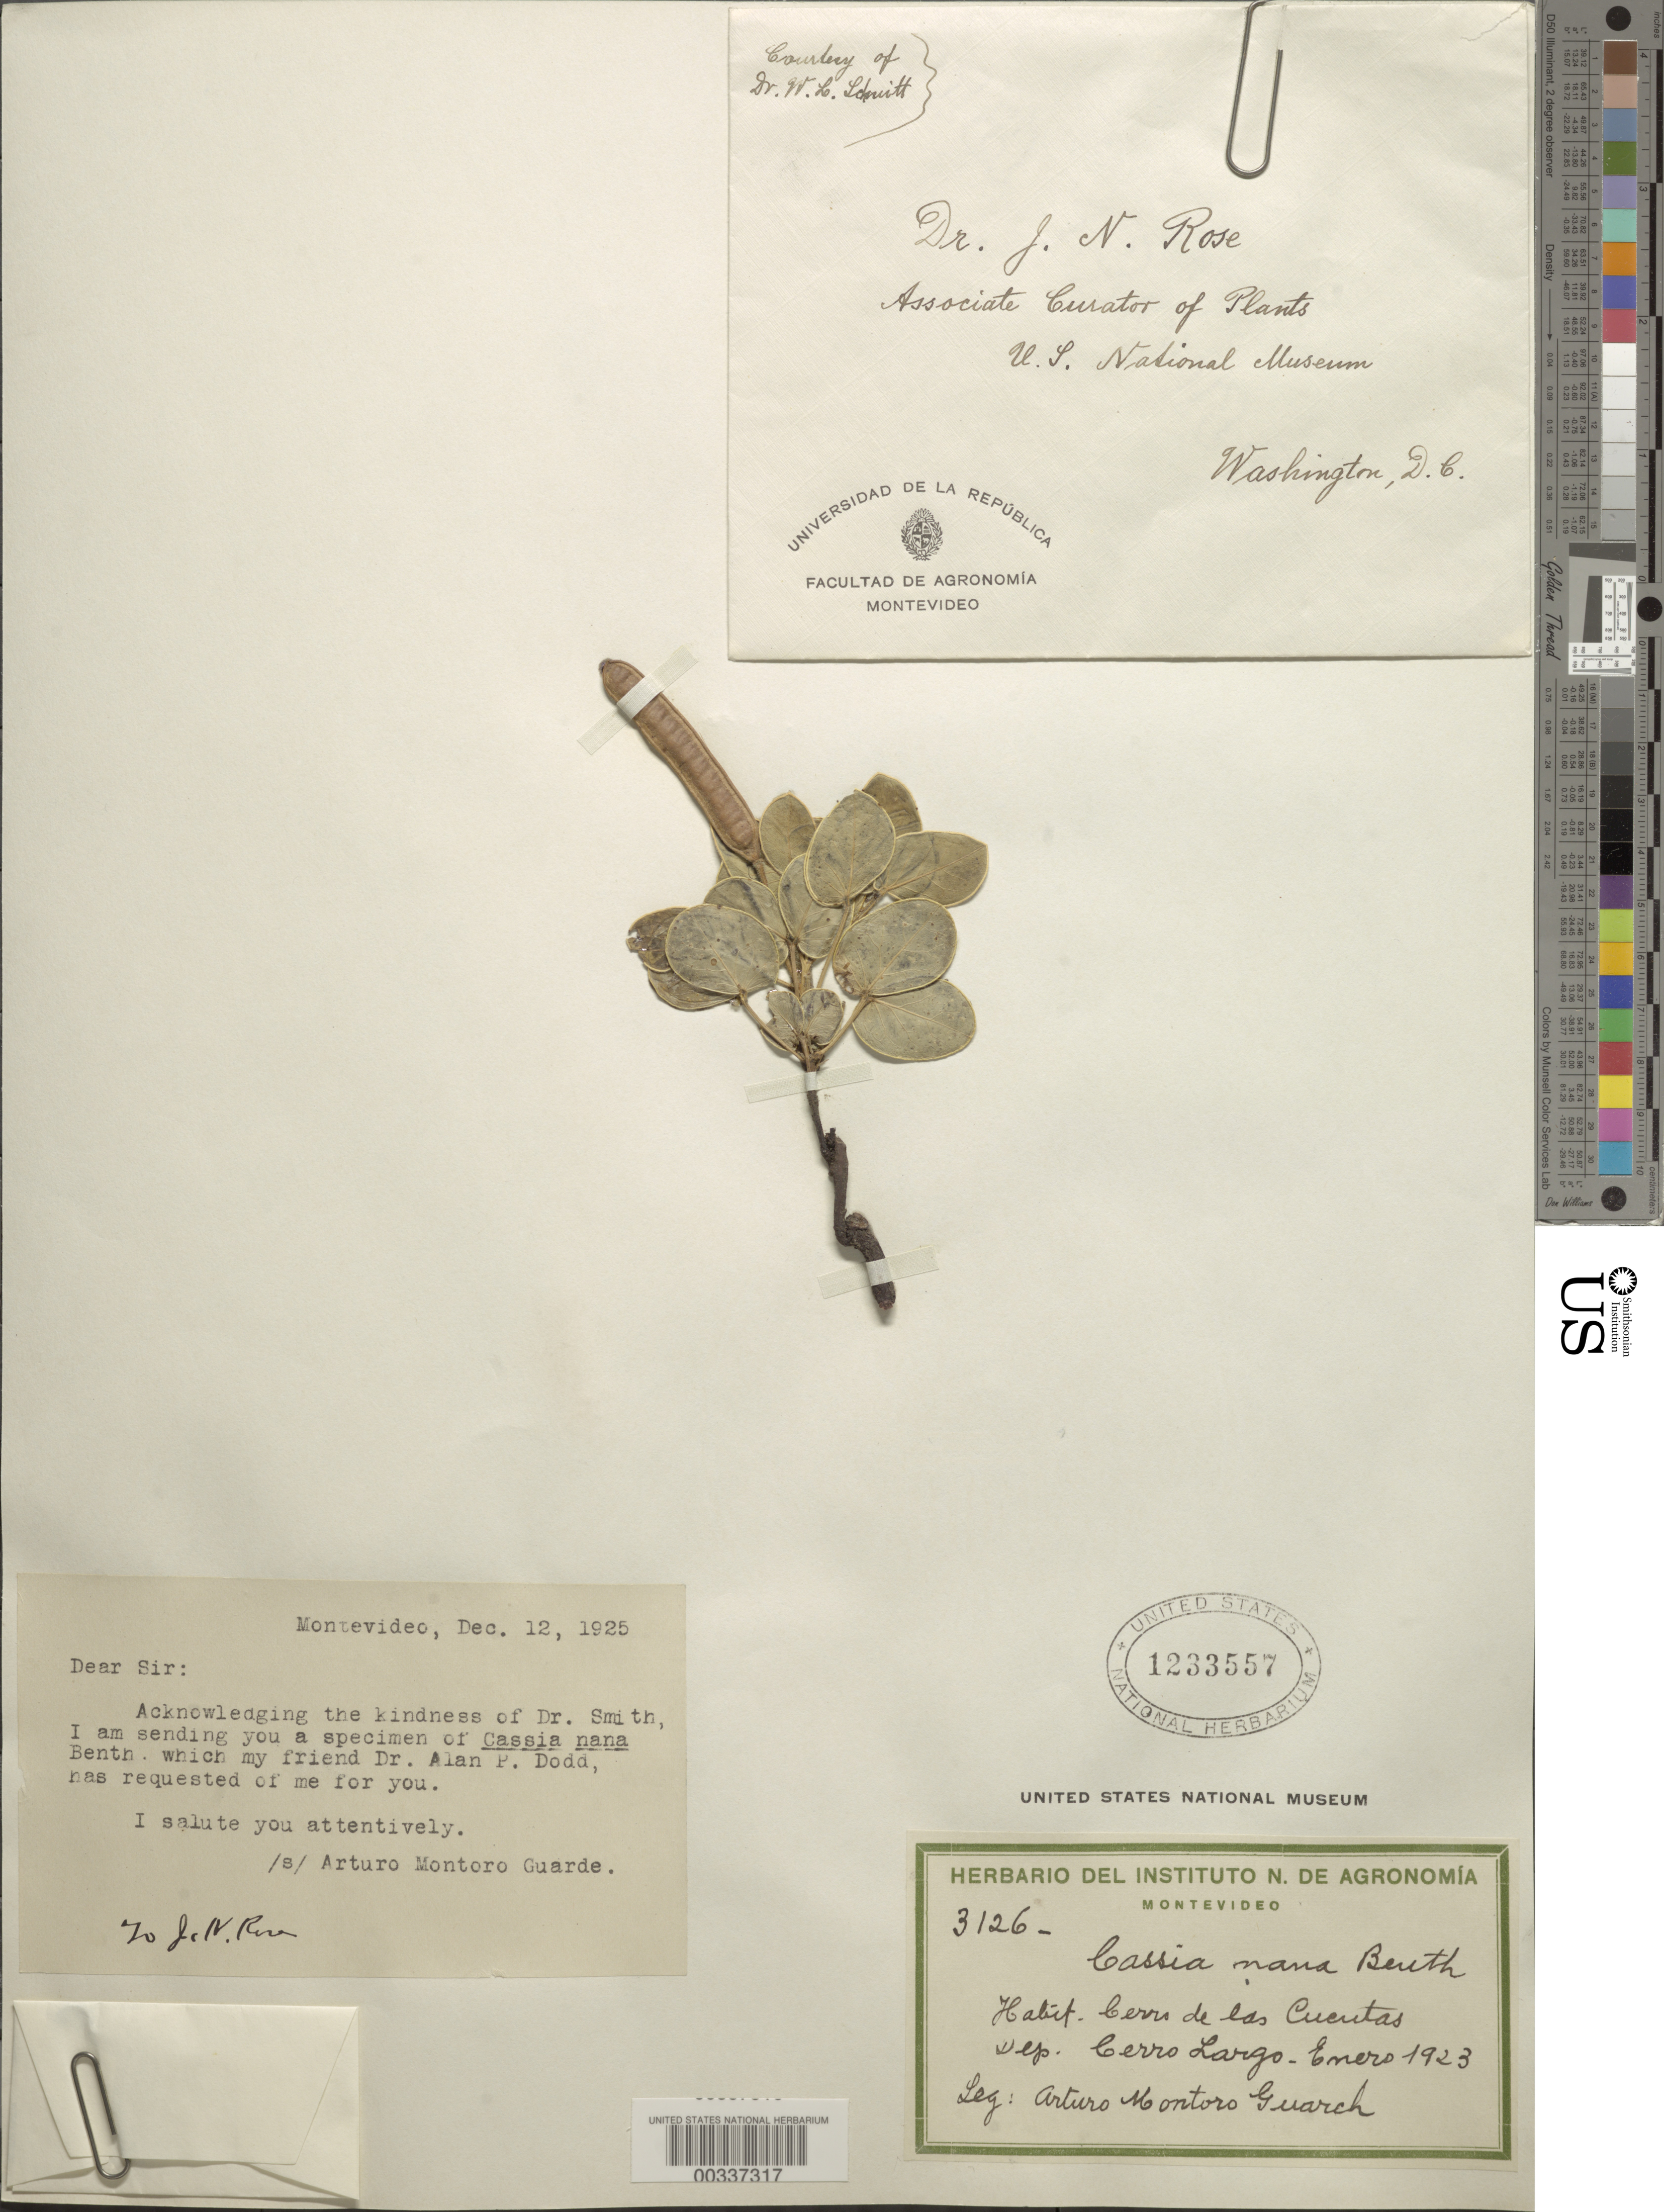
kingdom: Plantae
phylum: Tracheophyta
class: Magnoliopsida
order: Fabales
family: Fabaceae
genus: Senna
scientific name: Senna nana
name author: (Benth.) H.S. Irwin & Barneby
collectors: A. Guarch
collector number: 3126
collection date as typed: Jan 1923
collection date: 1923-01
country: Germany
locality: Gorgenthal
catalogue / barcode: US 1233557